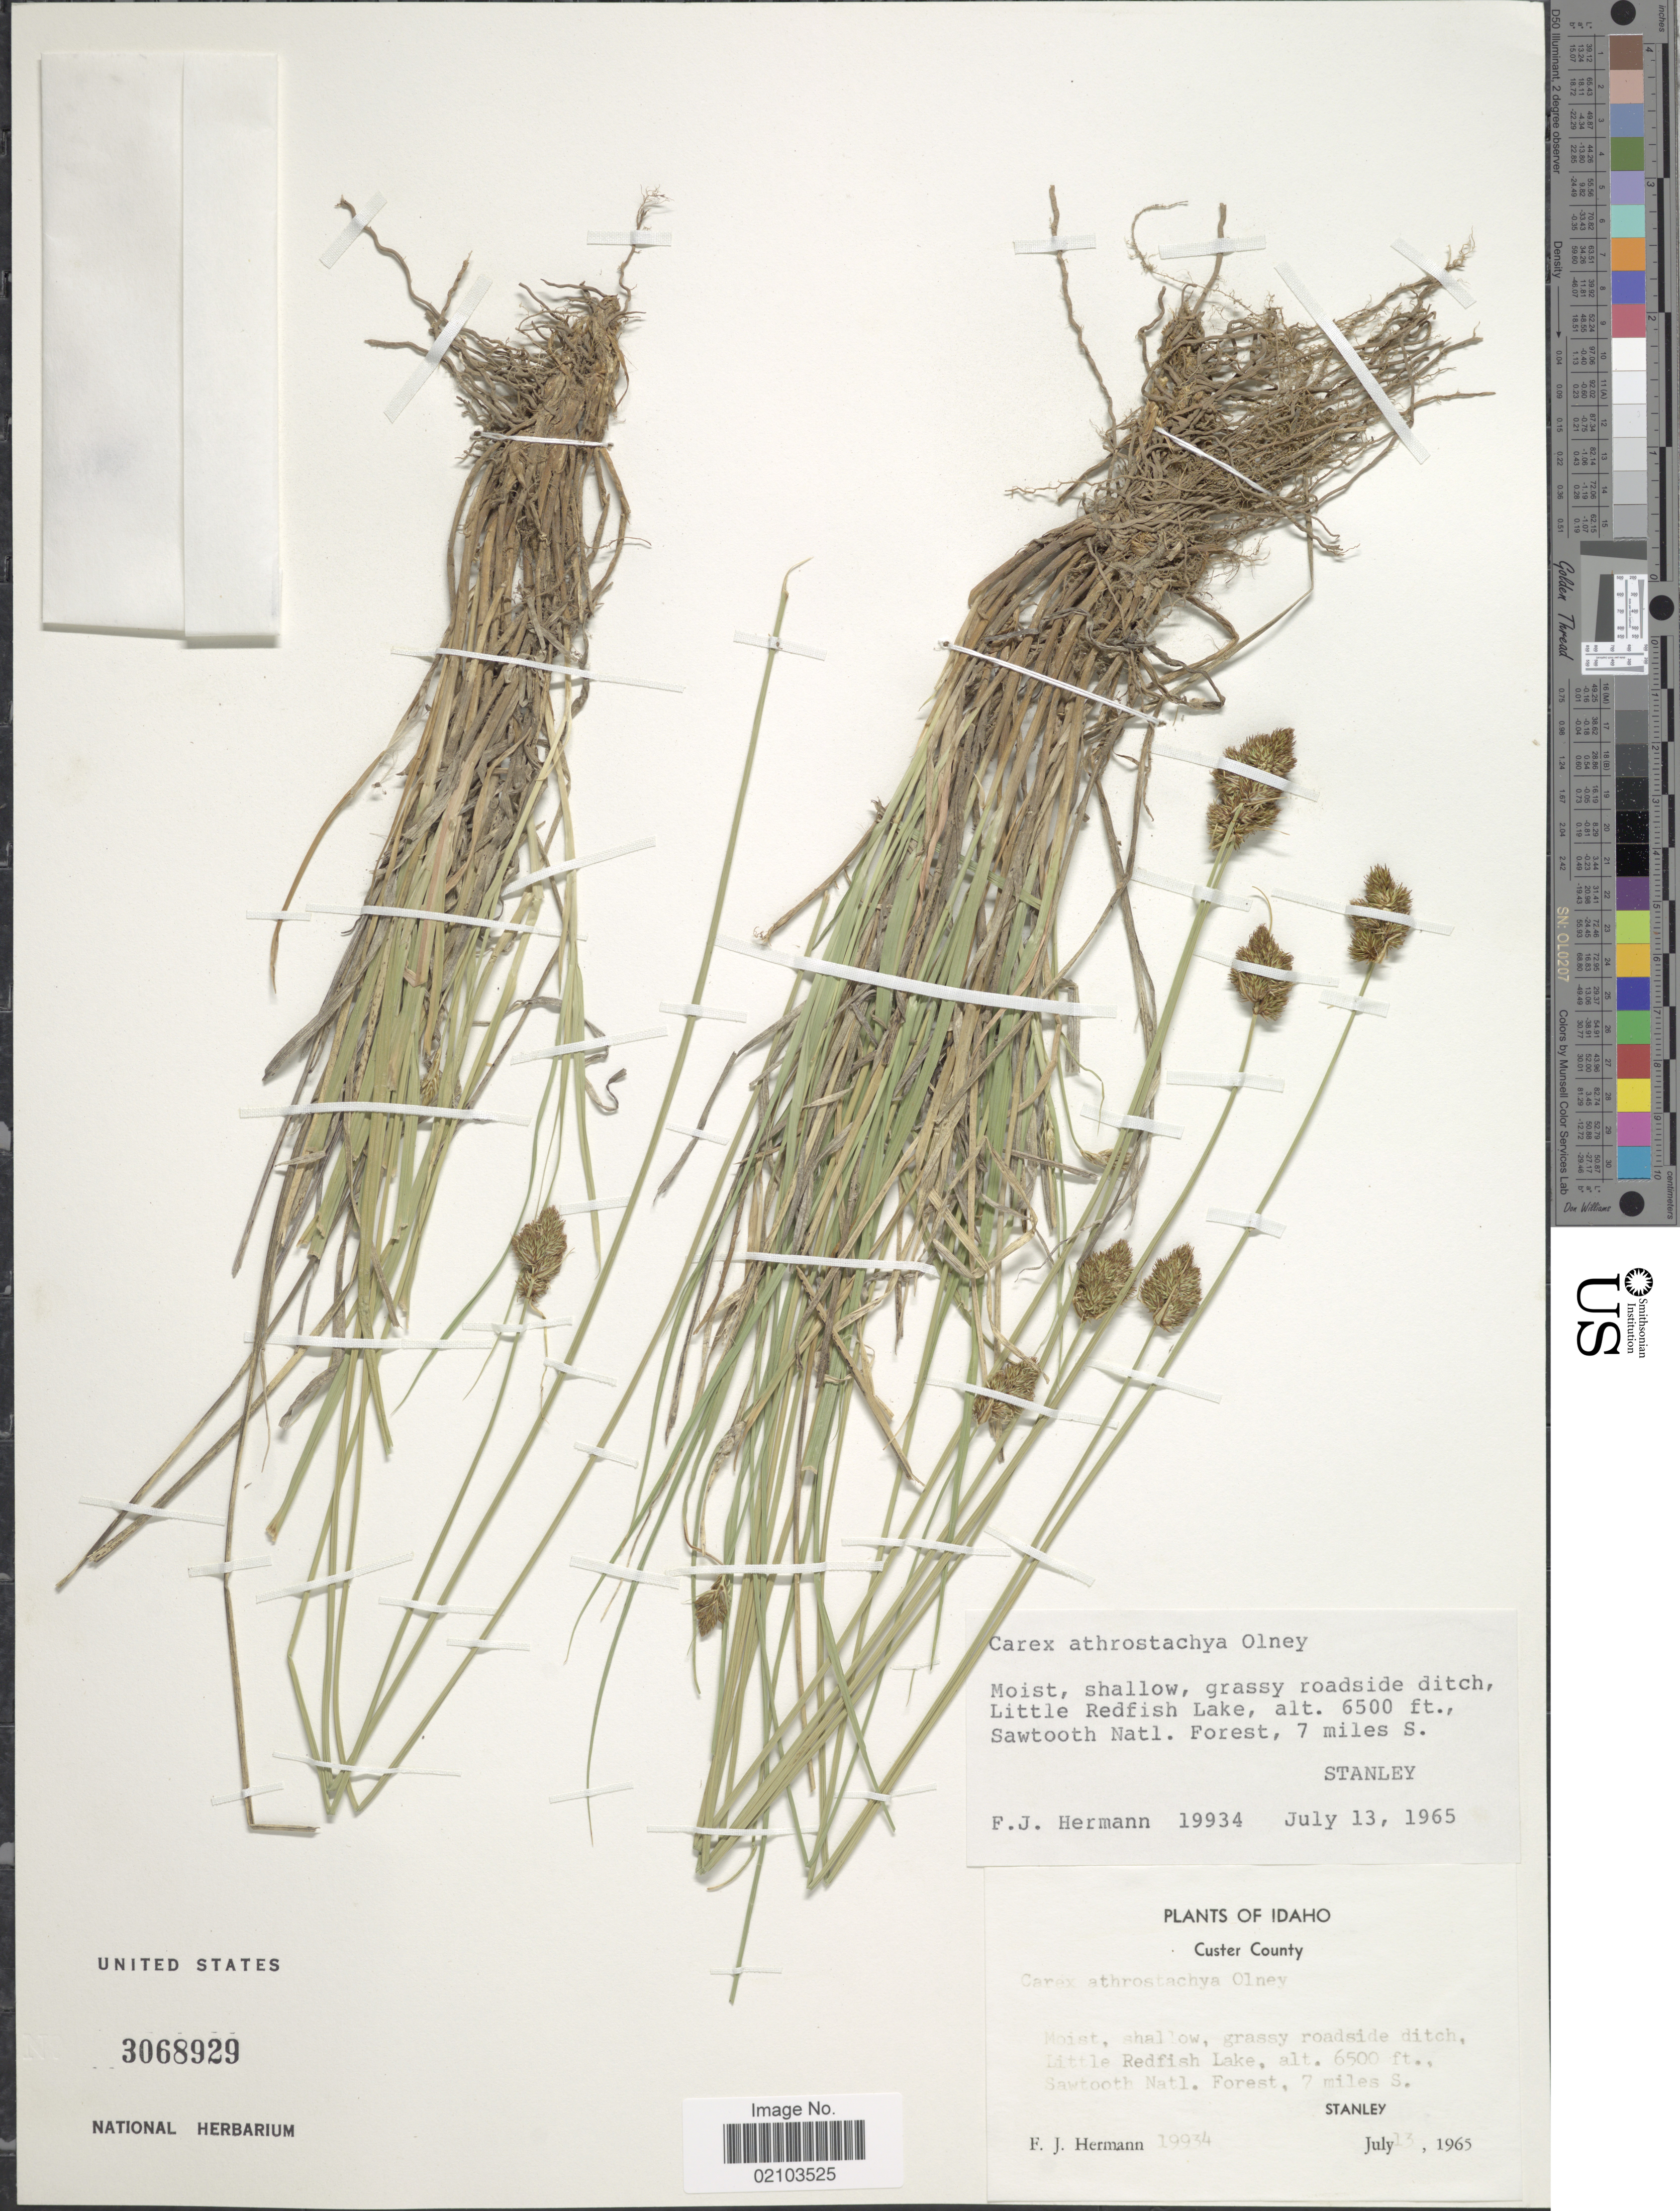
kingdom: Plantae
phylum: Tracheophyta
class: Liliopsida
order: Poales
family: Cyperaceae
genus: Carex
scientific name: Carex athrostachya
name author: Olney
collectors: F. J. Hermann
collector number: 19934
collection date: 1965-07-13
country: United States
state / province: Idaho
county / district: Custer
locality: roadside ditch, Little Redfish Lake, Sawtooth Natl. Forest, 7 miles S. Stanley.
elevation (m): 1981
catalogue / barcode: US 3068929